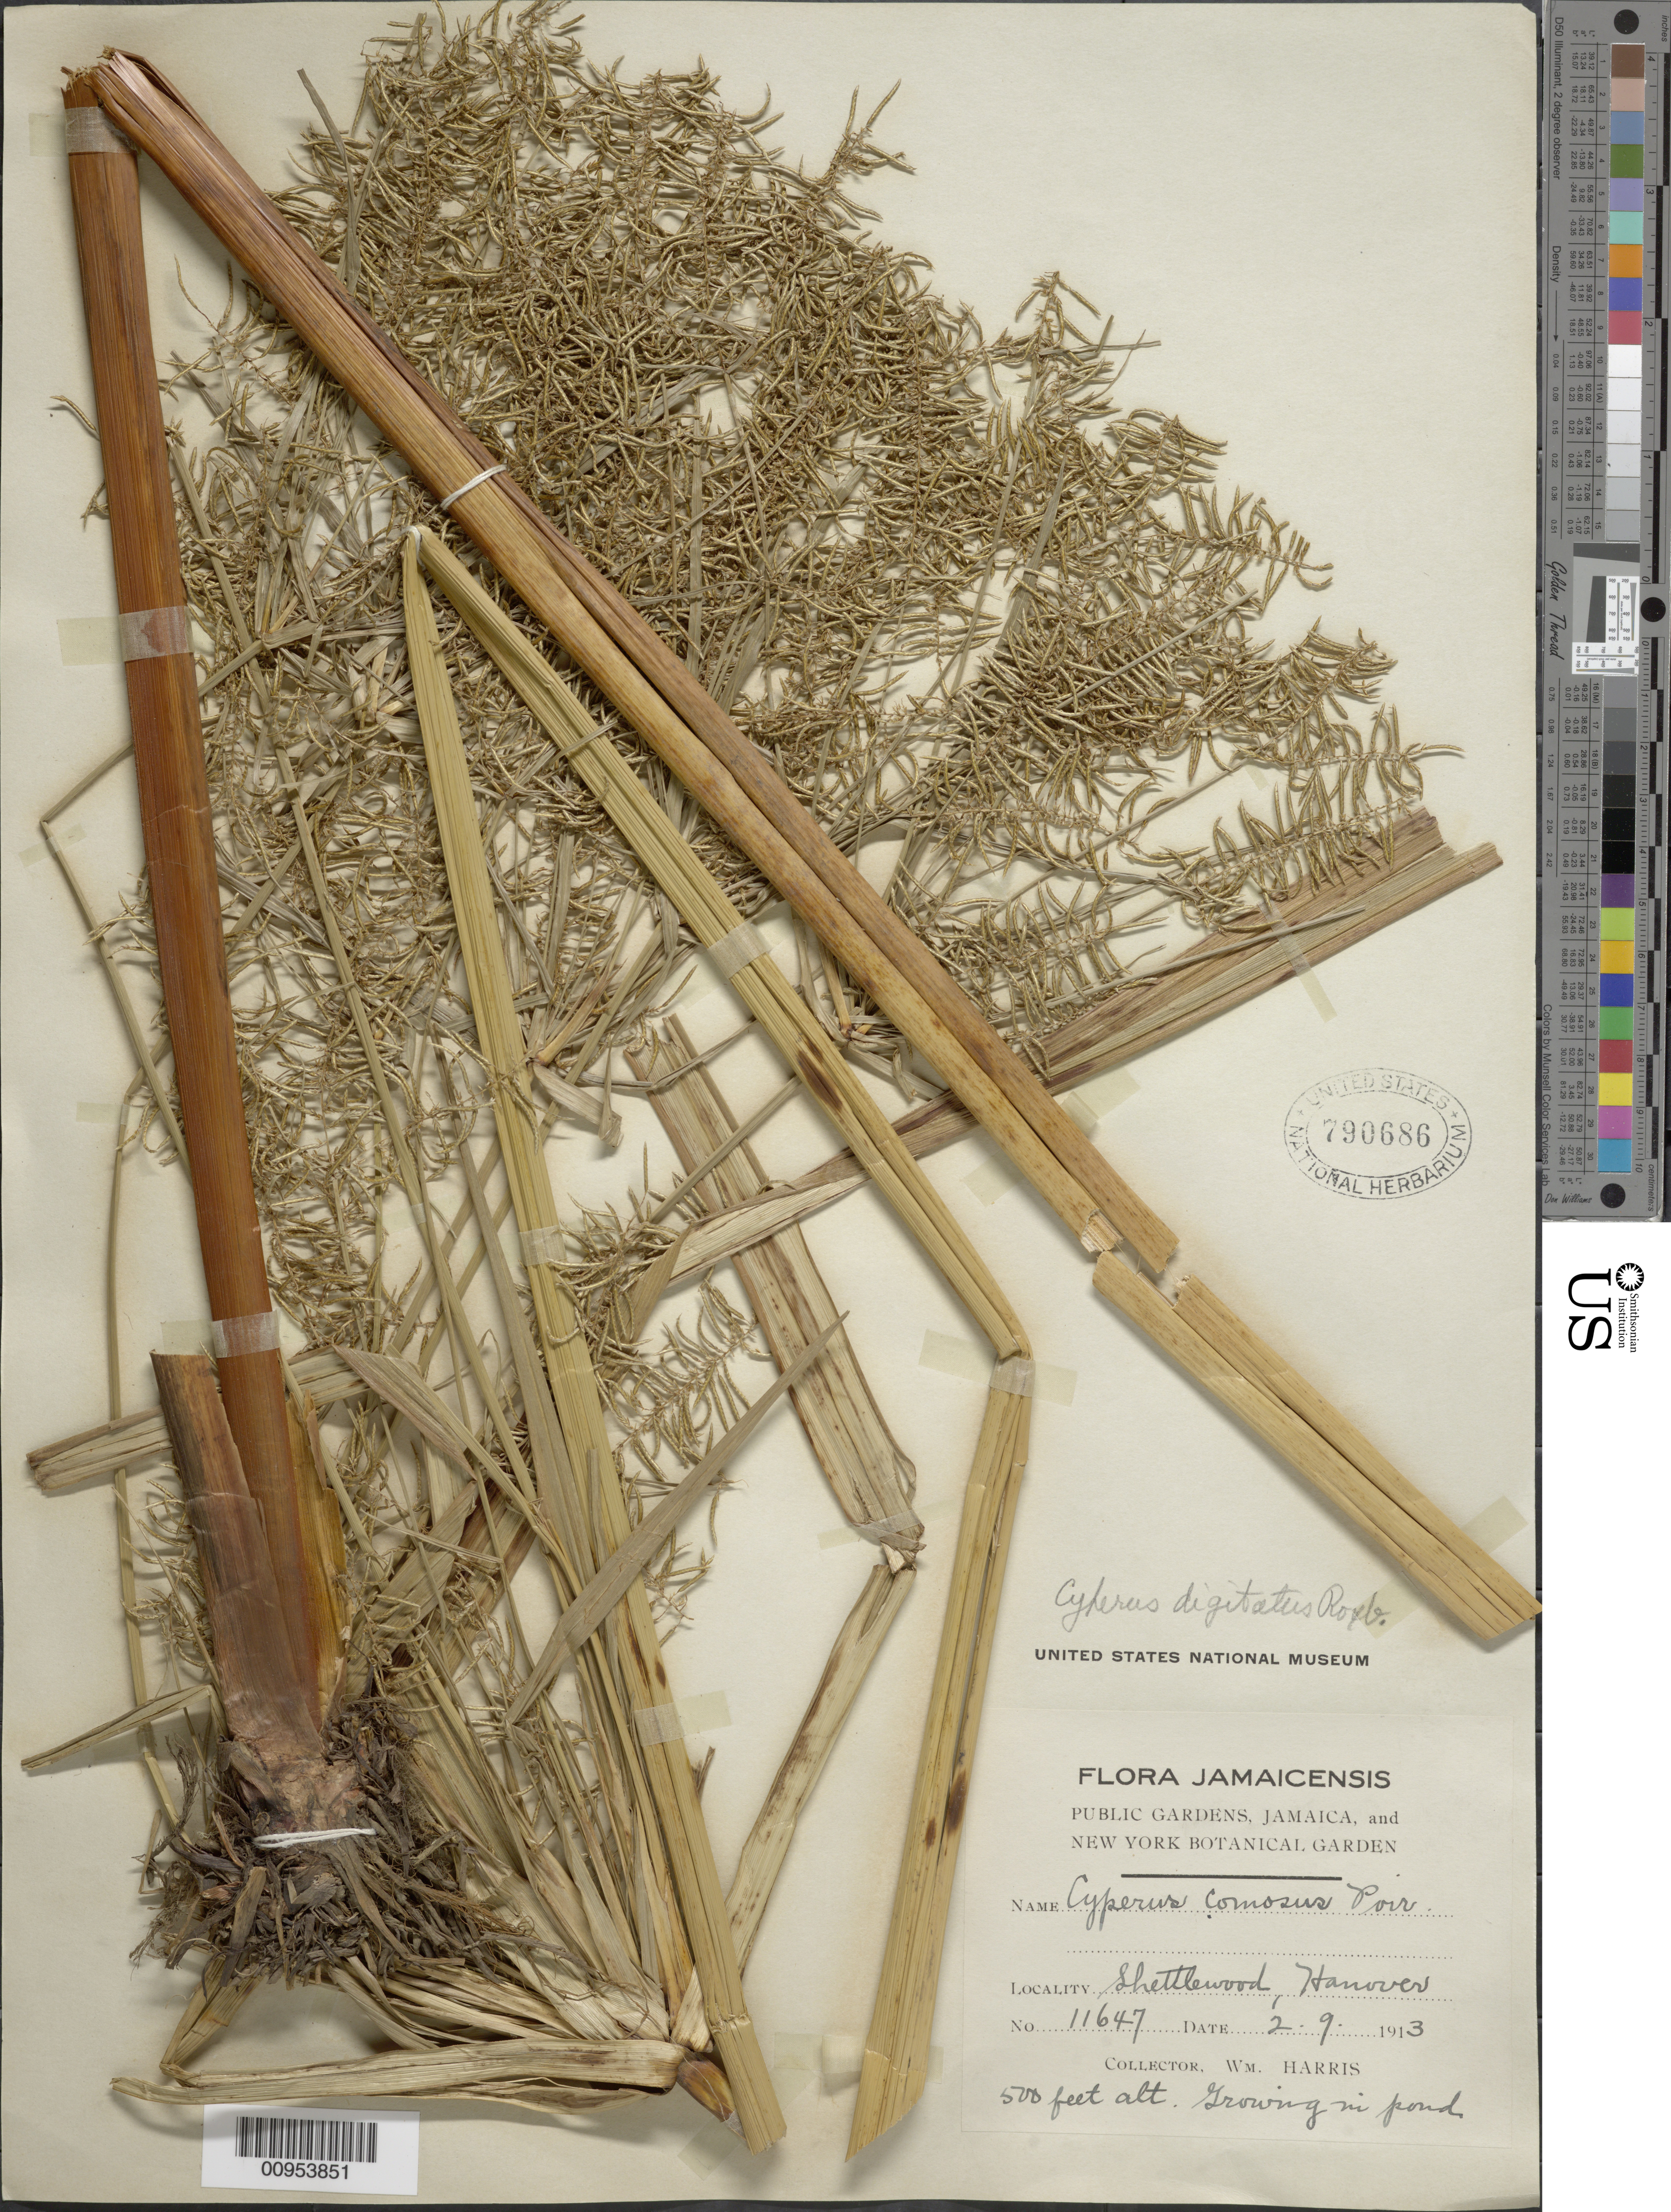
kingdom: Plantae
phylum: Tracheophyta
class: Liliopsida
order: Poales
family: Cyperaceae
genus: Cyperus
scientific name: Cyperus affinis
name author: Roem. & Schult.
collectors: W. H. Harris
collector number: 11647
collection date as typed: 02 Sep 1913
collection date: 1913-09-02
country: Jamaica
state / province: Hanover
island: Jamaica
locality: Shettlewood, pond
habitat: Growing in pond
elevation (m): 152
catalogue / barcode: US 790686